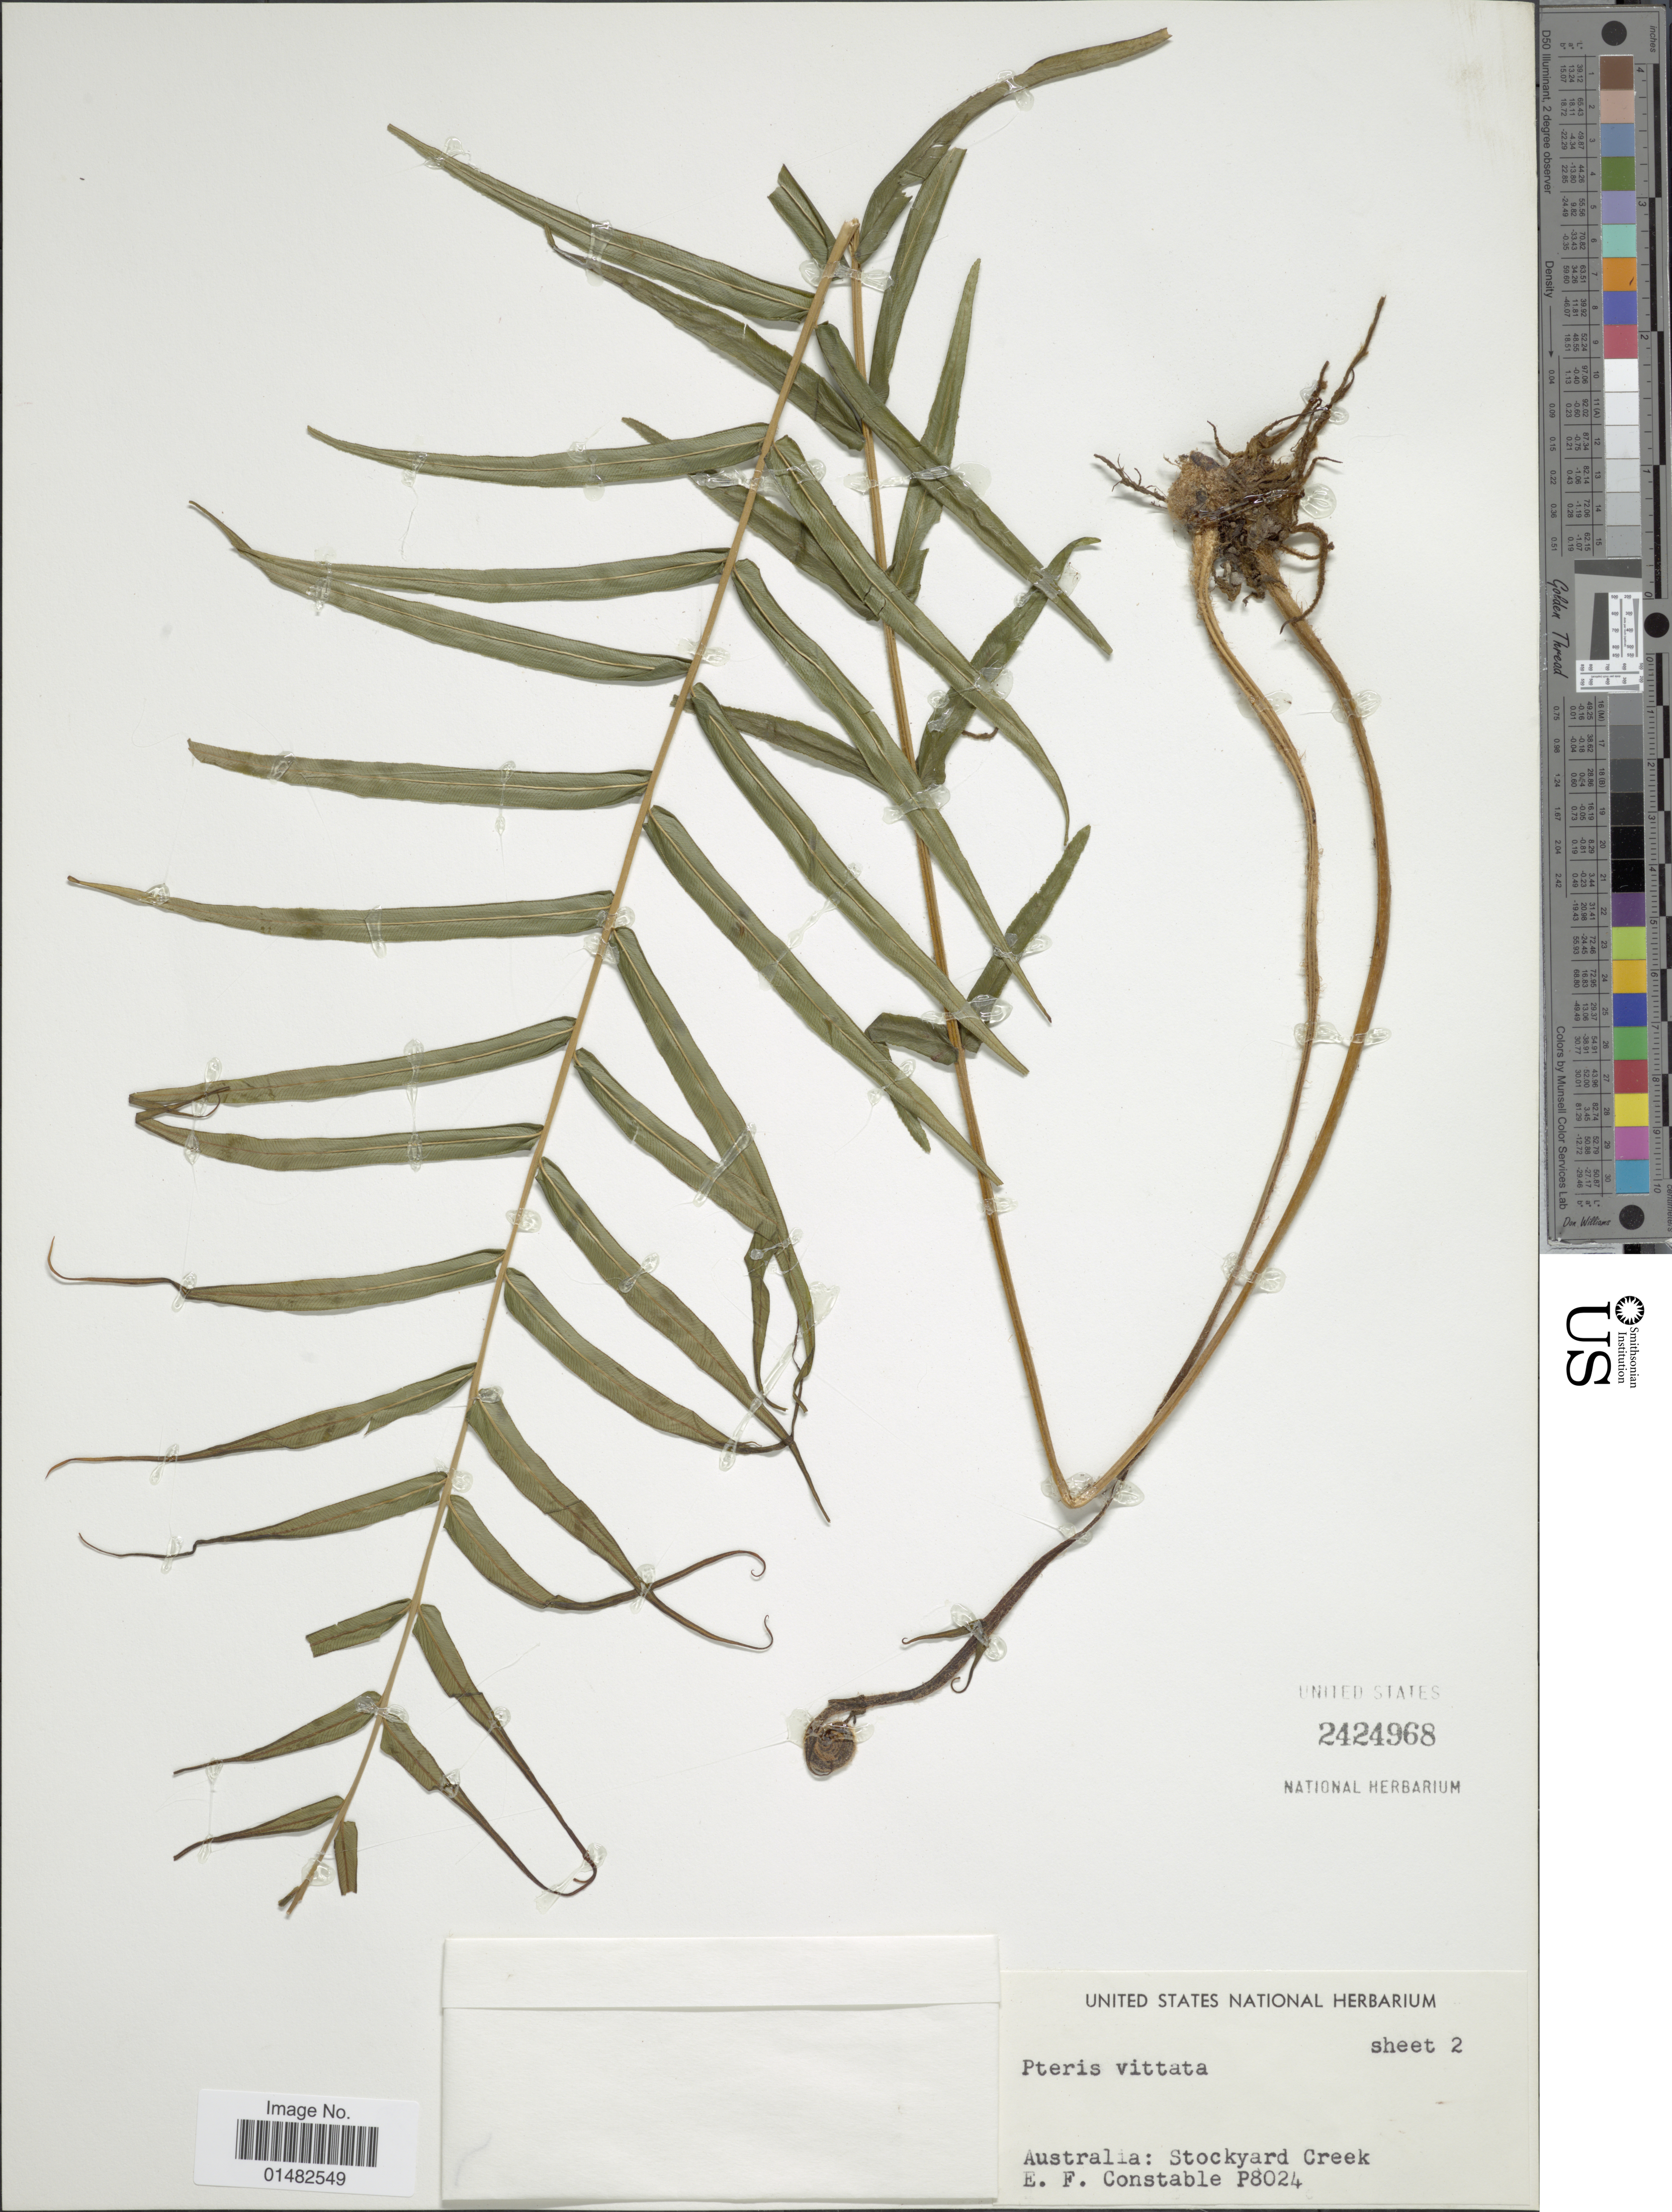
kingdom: Plantae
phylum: Tracheophyta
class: Polypodiopsida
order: Polypodiales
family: Pteridaceae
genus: Pteris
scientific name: Pteris vittata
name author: L.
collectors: E. F. Constable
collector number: P8024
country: Australia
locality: Australia, Stockyard Creek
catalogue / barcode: US 2424968